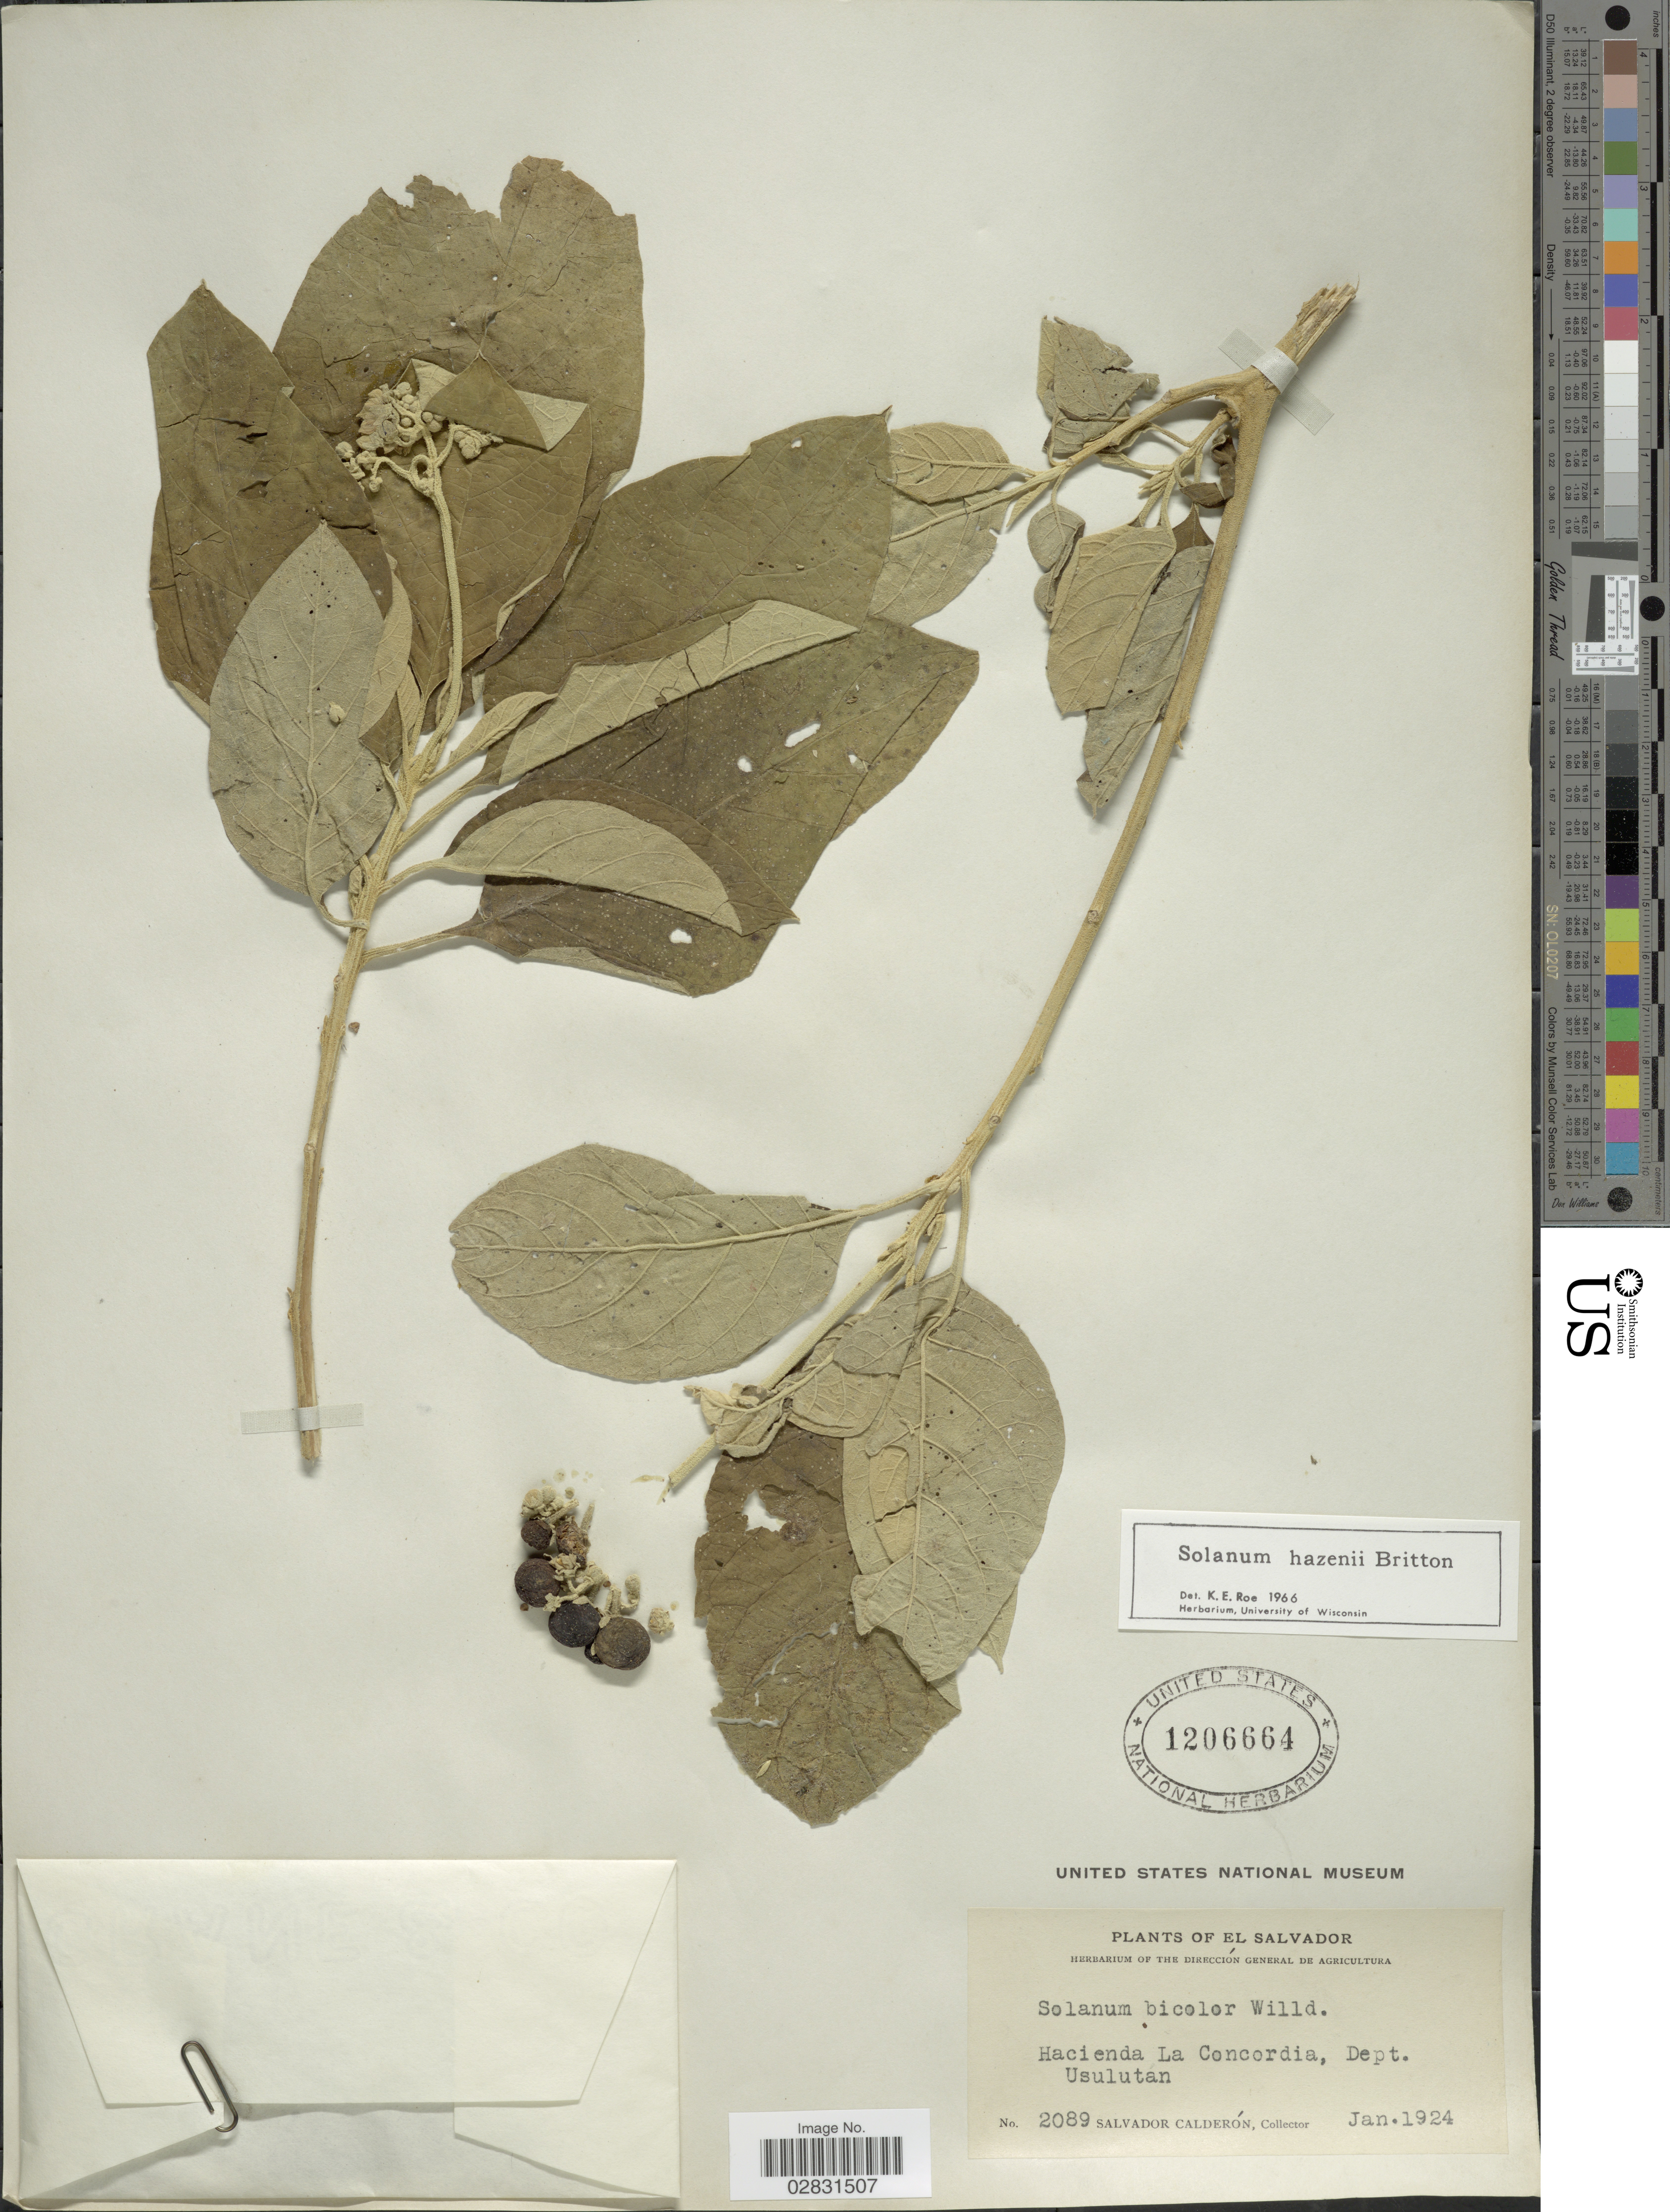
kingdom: Plantae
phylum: Tracheophyta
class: Magnoliopsida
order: Solanales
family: Solanaceae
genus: Solanum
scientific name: Solanum hazenii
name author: Britton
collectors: S. Calderón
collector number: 2089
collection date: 1924-01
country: El Salvador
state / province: Usulután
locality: Hacienda La Concordia, Dept. Usulutan.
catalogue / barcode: US 1206664